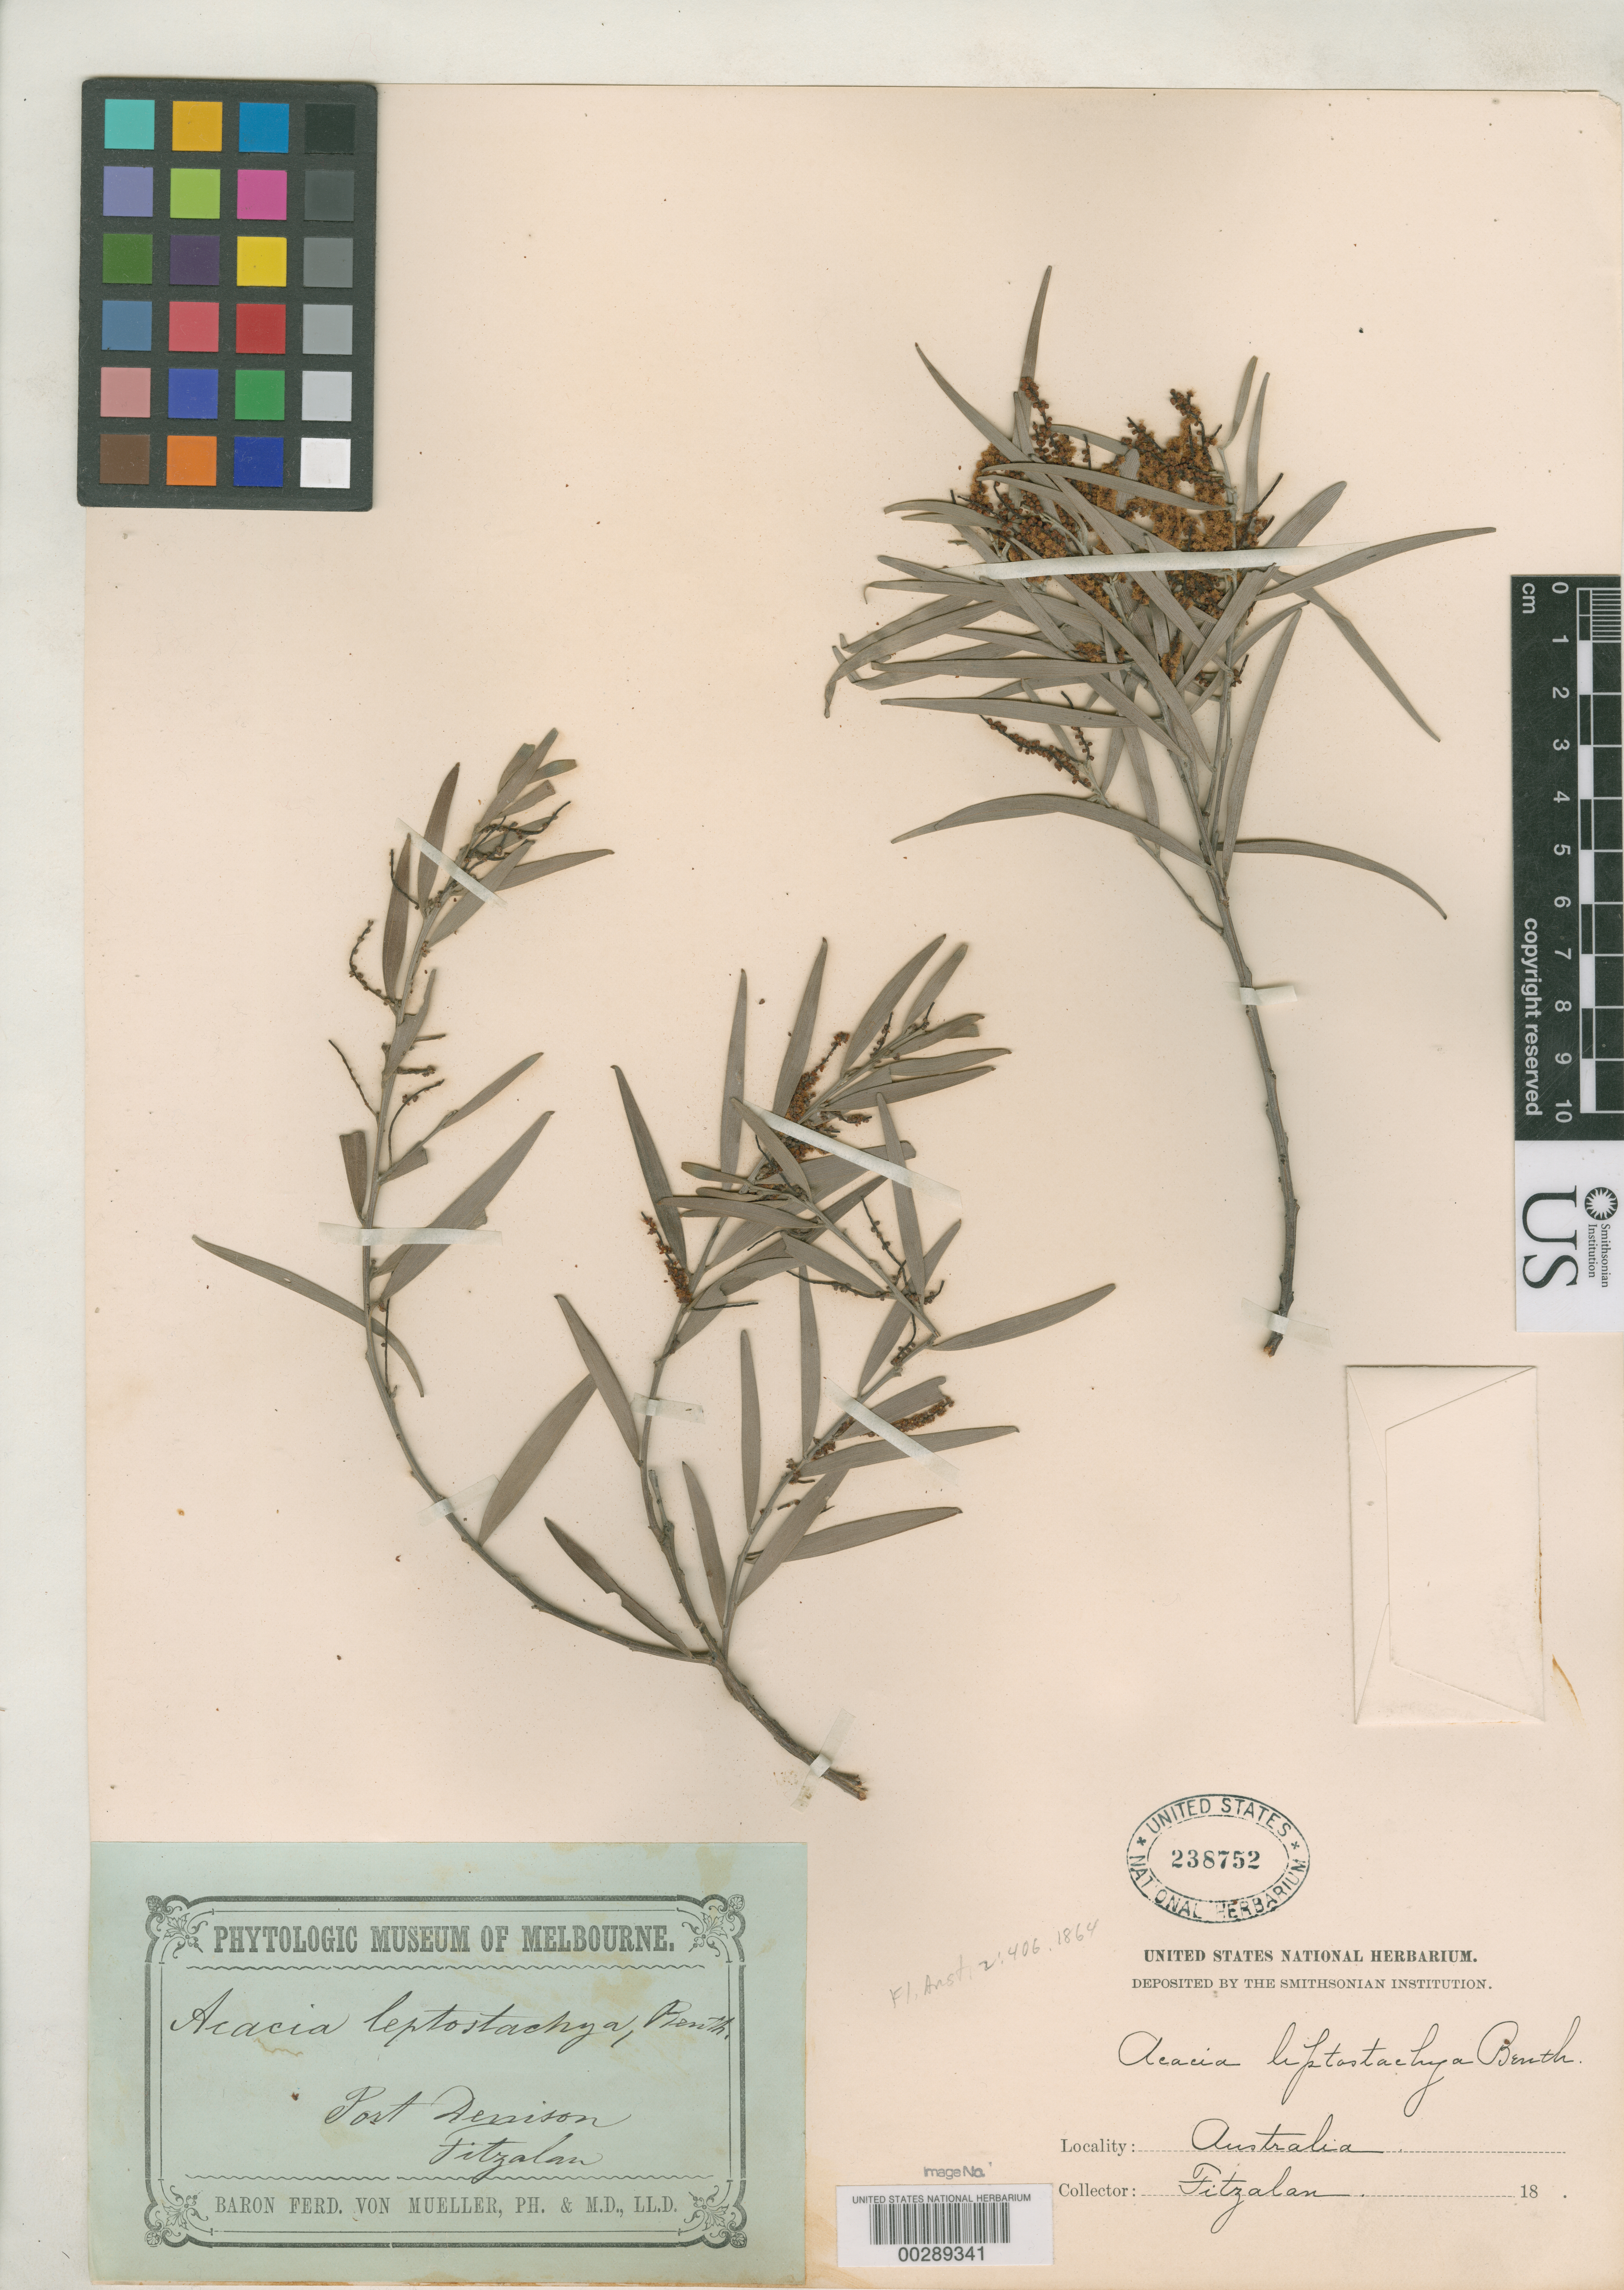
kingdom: Plantae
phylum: Tracheophyta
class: Magnoliopsida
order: Fabales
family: Fabaceae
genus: Acacia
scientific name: Acacia leptostachya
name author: Benth.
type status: Isosyntype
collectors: E. Fitzalan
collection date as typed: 18--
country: Australia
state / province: Queensland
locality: Port Denison.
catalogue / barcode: US 238752